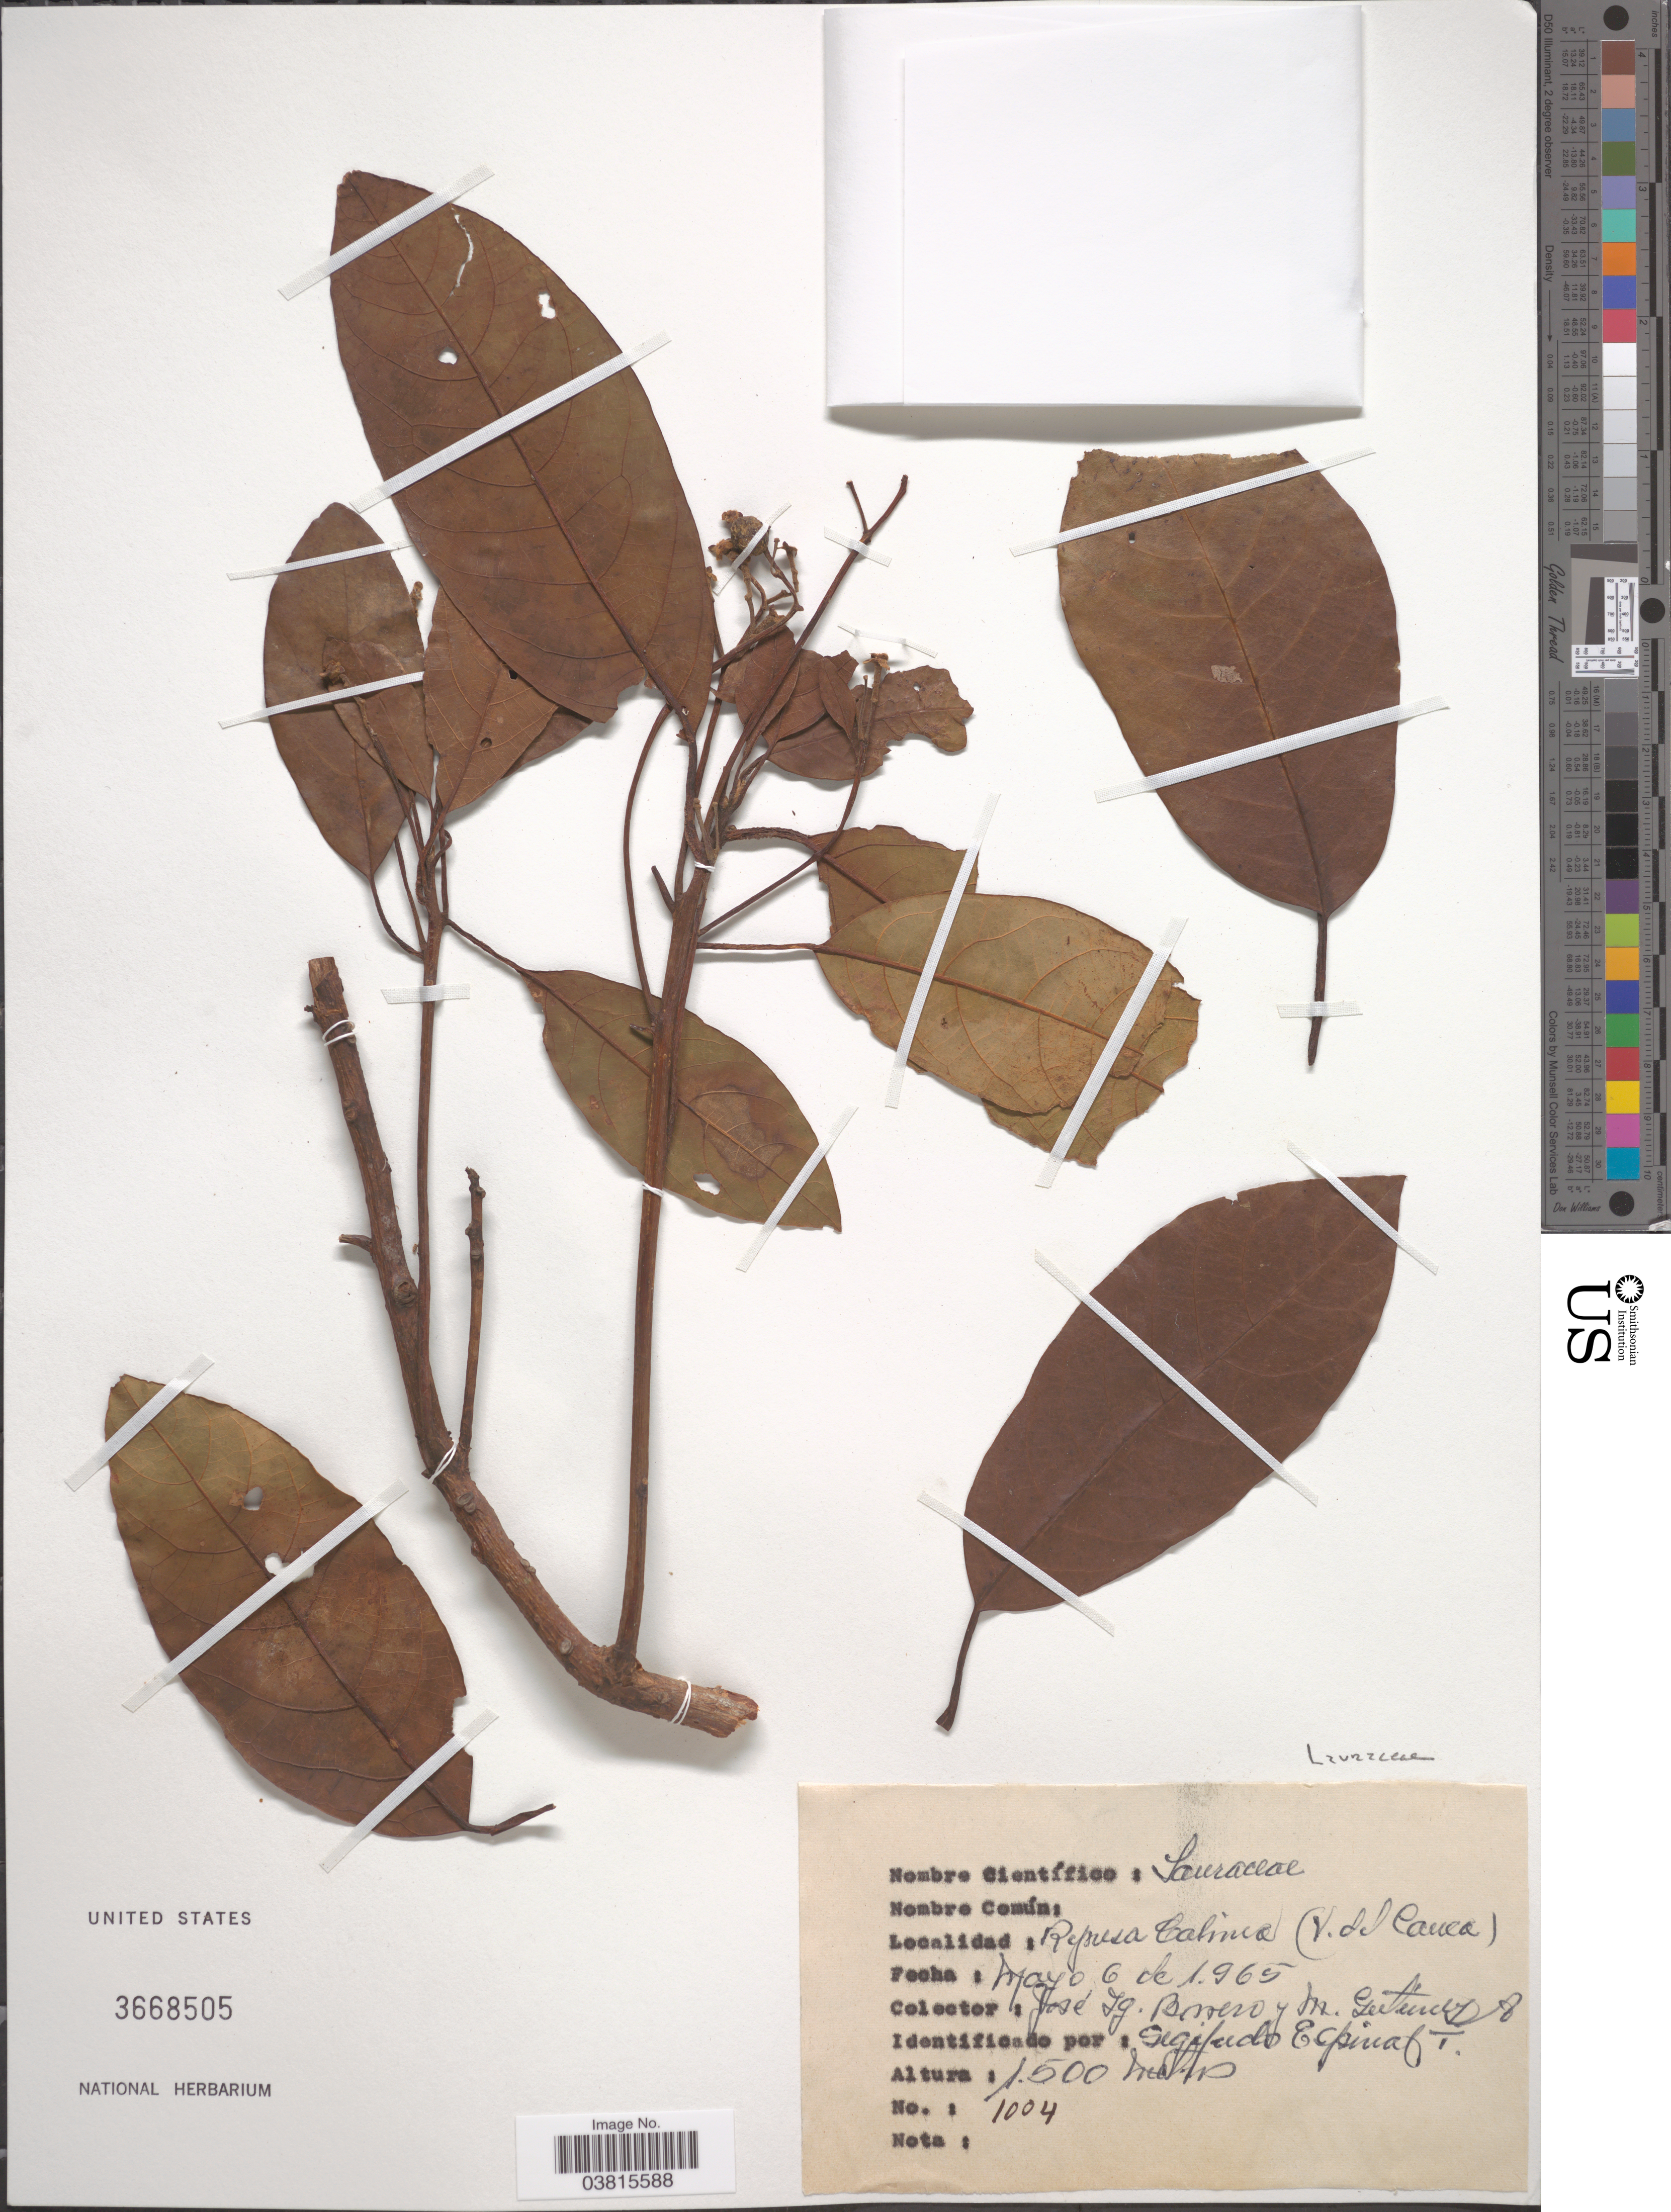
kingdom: Plantae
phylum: Tracheophyta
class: Magnoliopsida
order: Laurales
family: Lauraceae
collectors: J. Borrero & M. Gutierrez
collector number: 1004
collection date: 1965-05-06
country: Colombia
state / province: Valle del Cauca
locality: Represa Calima (V. del Cauca).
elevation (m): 1500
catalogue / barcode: US 3668505